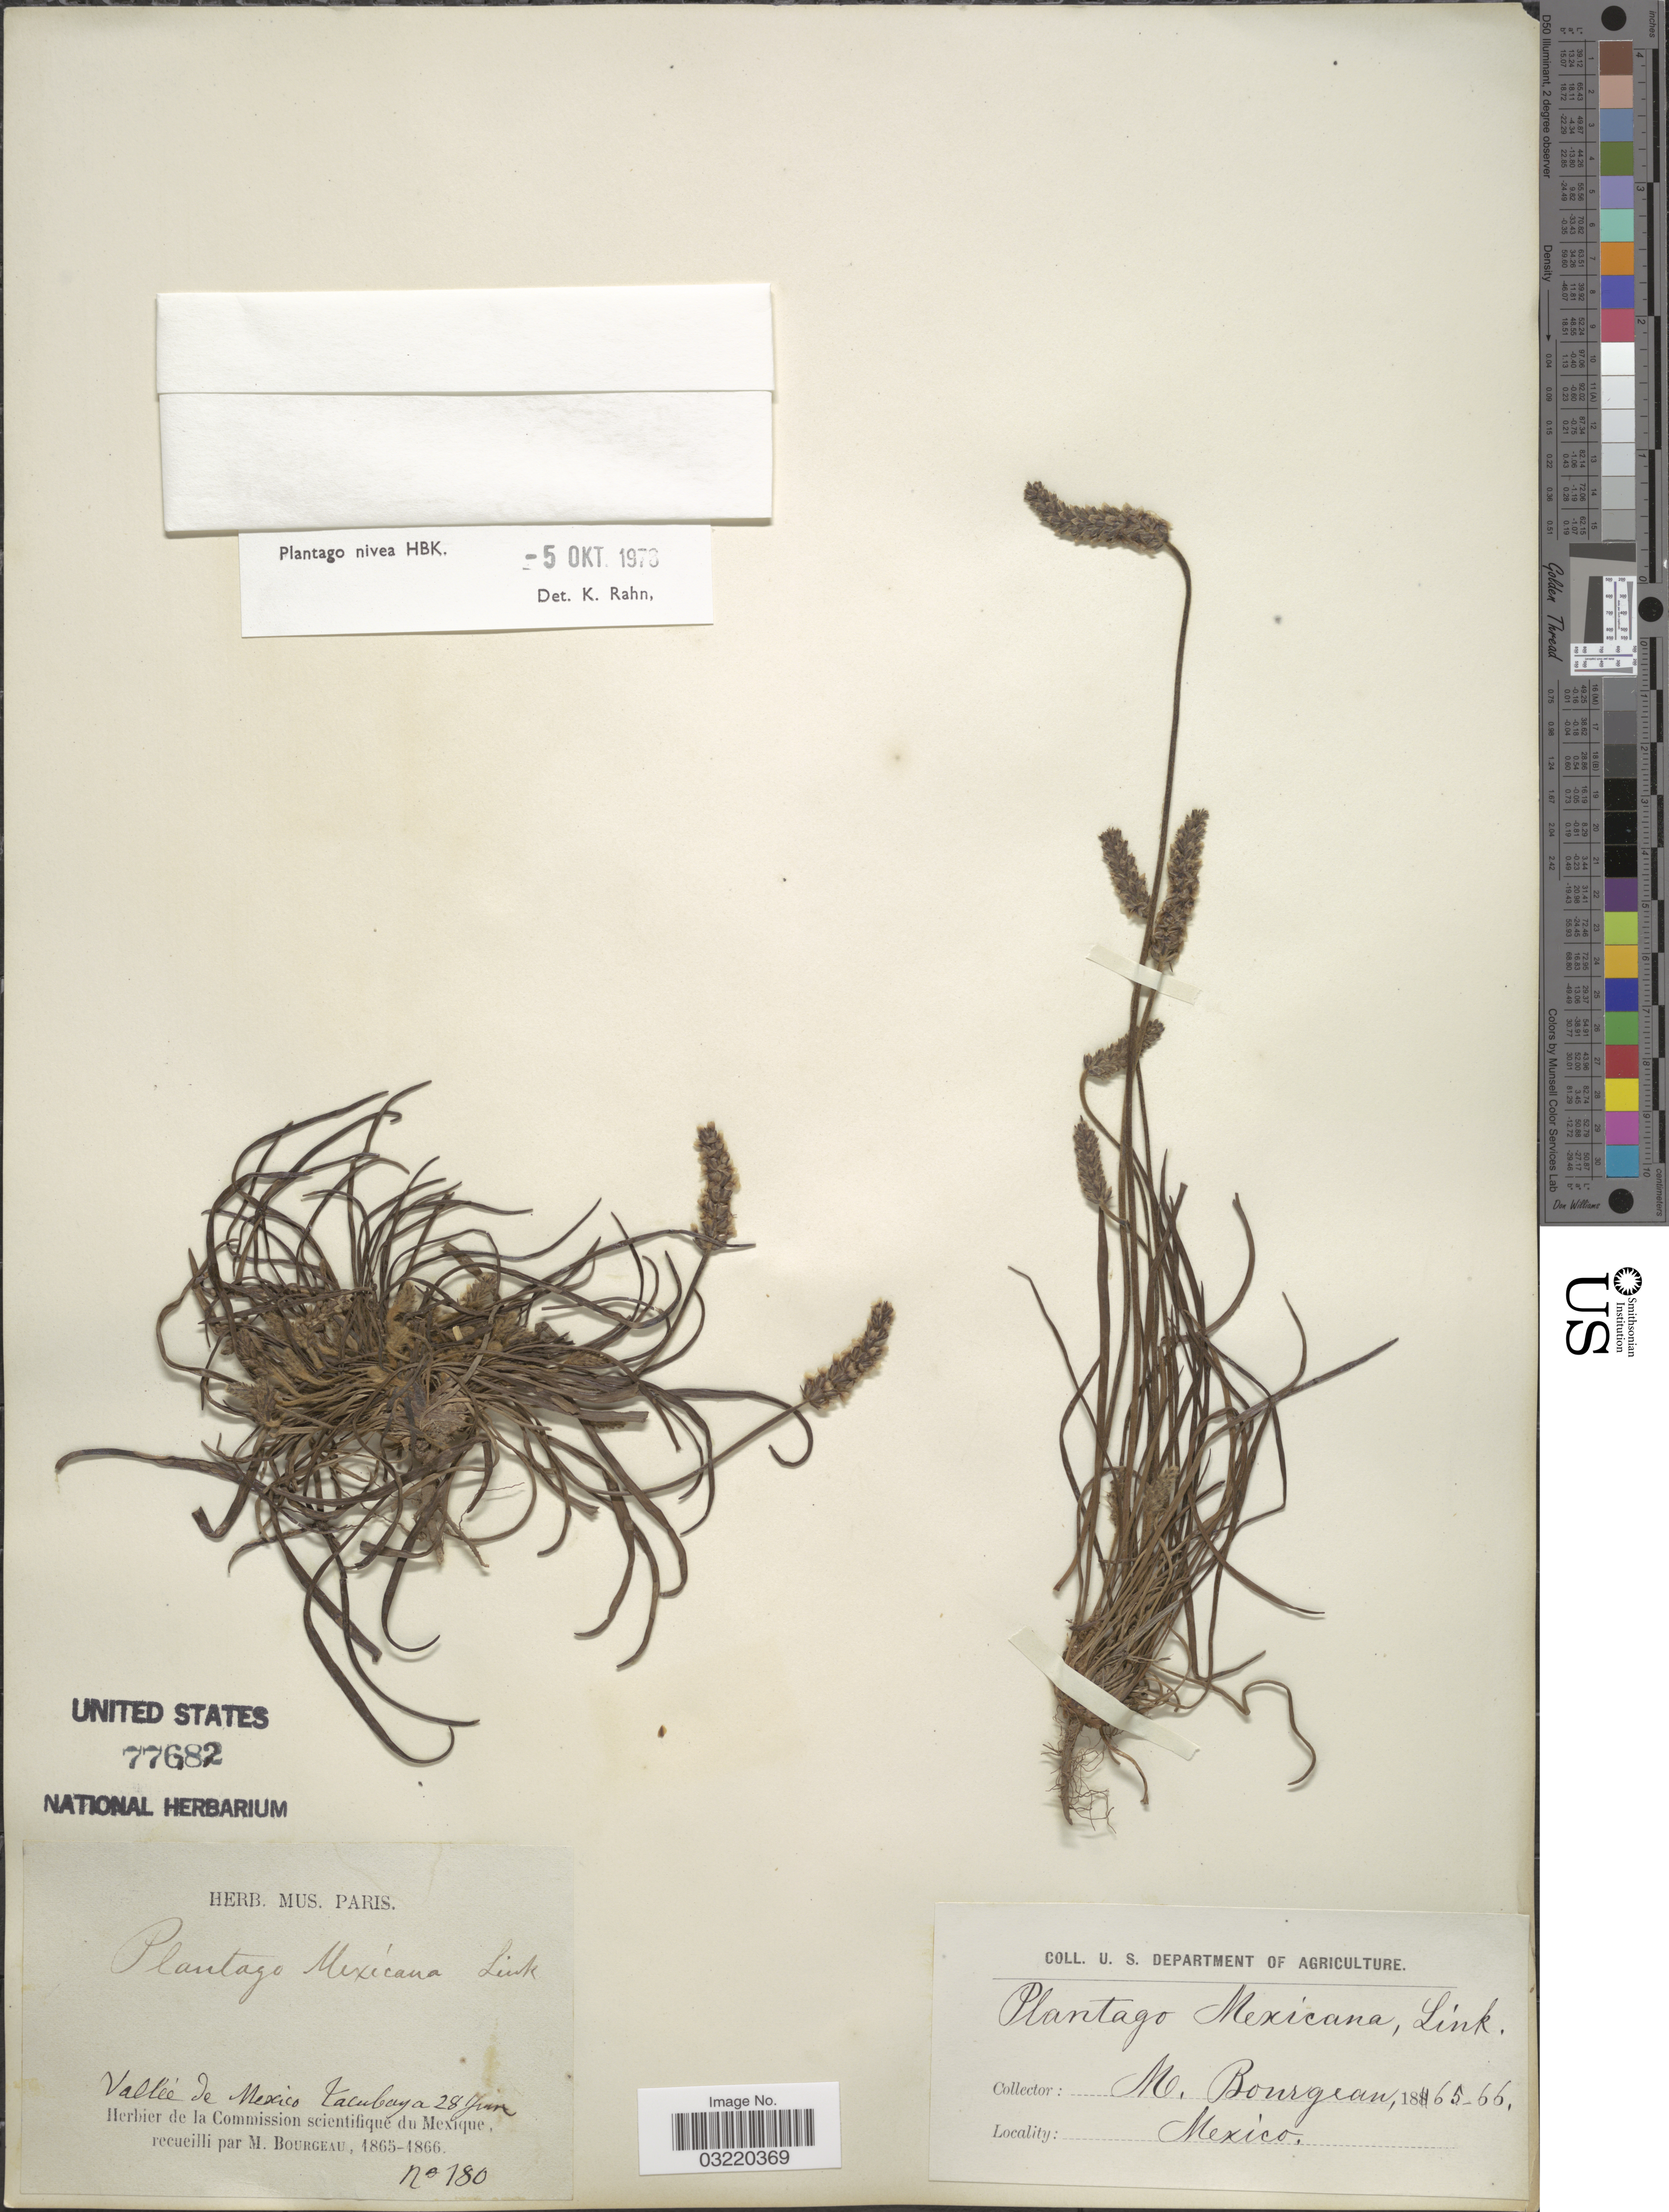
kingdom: Plantae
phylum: Tracheophyta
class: Magnoliopsida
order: Lamiales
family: Plantaginaceae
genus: Plantago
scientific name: Plantago nivea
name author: Kunth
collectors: M. Bourgeau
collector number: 180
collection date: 1865-06-28/1866-06-28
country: Mexico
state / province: México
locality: Vallée de Mexico Tacubaya.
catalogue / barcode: US 77682